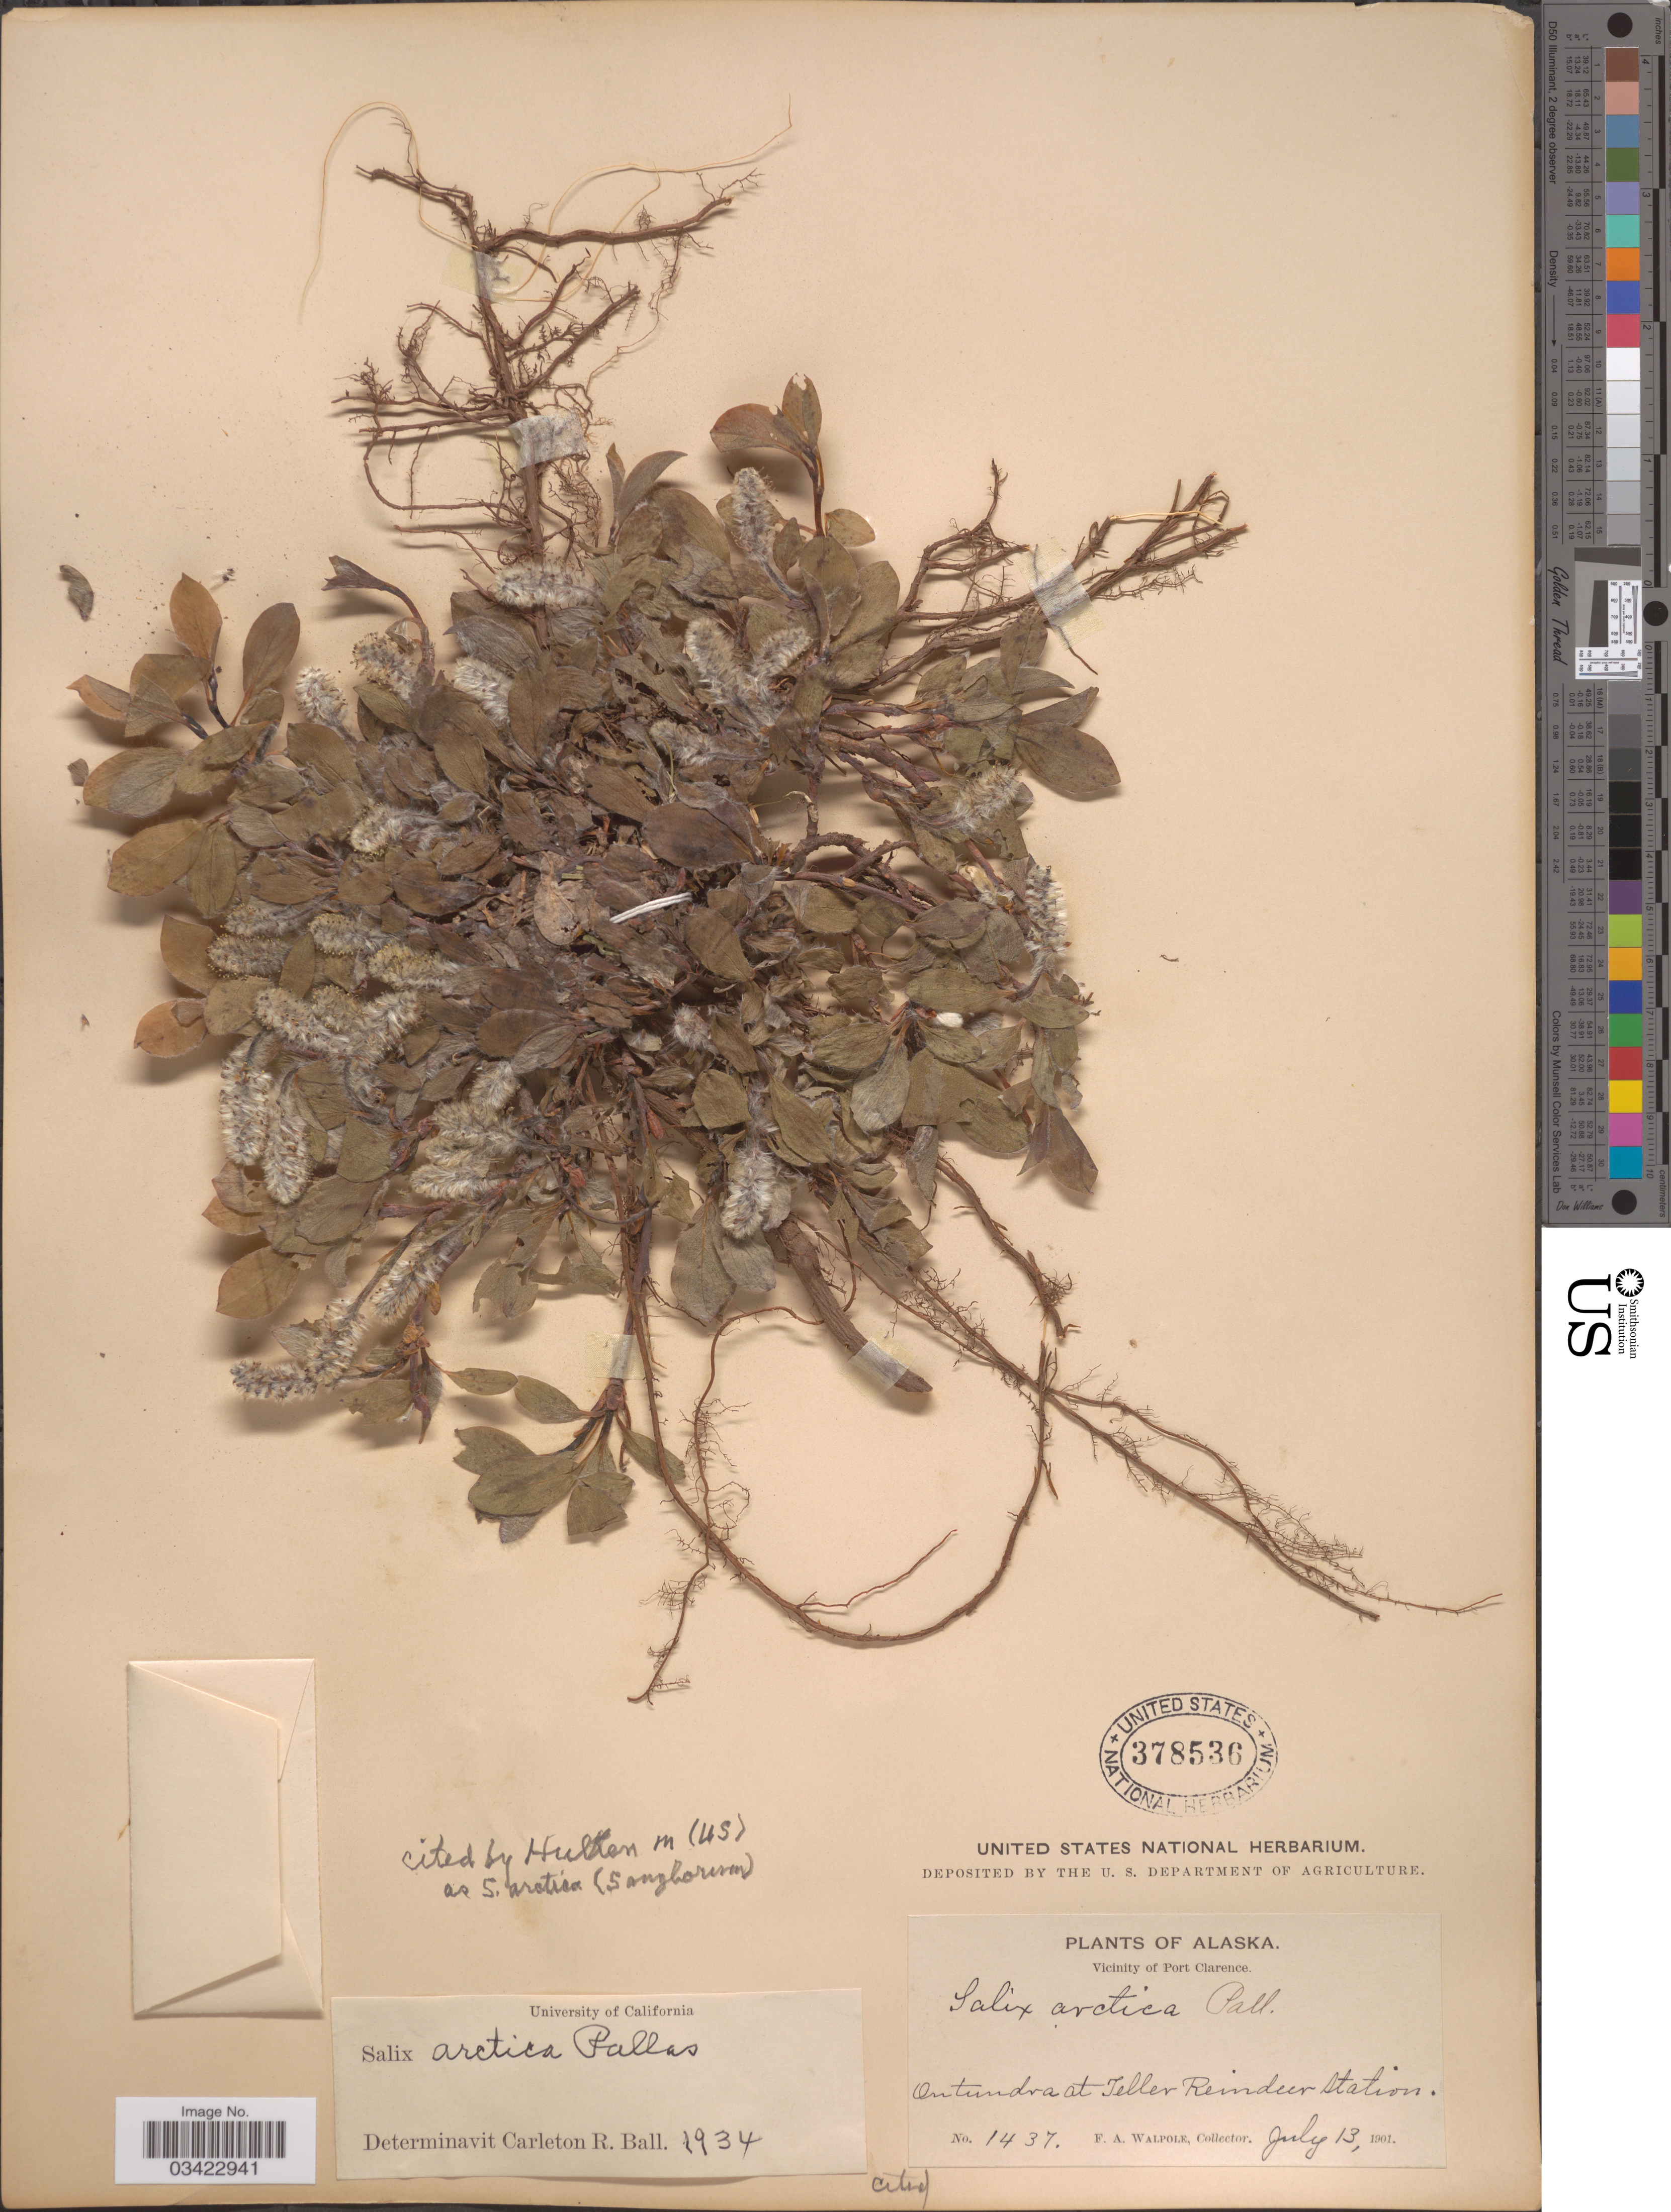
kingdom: Plantae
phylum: Tracheophyta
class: Magnoliopsida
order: Malpighiales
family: Salicaceae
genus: Salix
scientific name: Salix anglorum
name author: Cham.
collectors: F. Walpole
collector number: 1437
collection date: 1901-07-13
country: United States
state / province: Alaska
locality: Vicinity of Port Clarence. On tundra at Teller Reindeer Station.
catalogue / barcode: US 378536